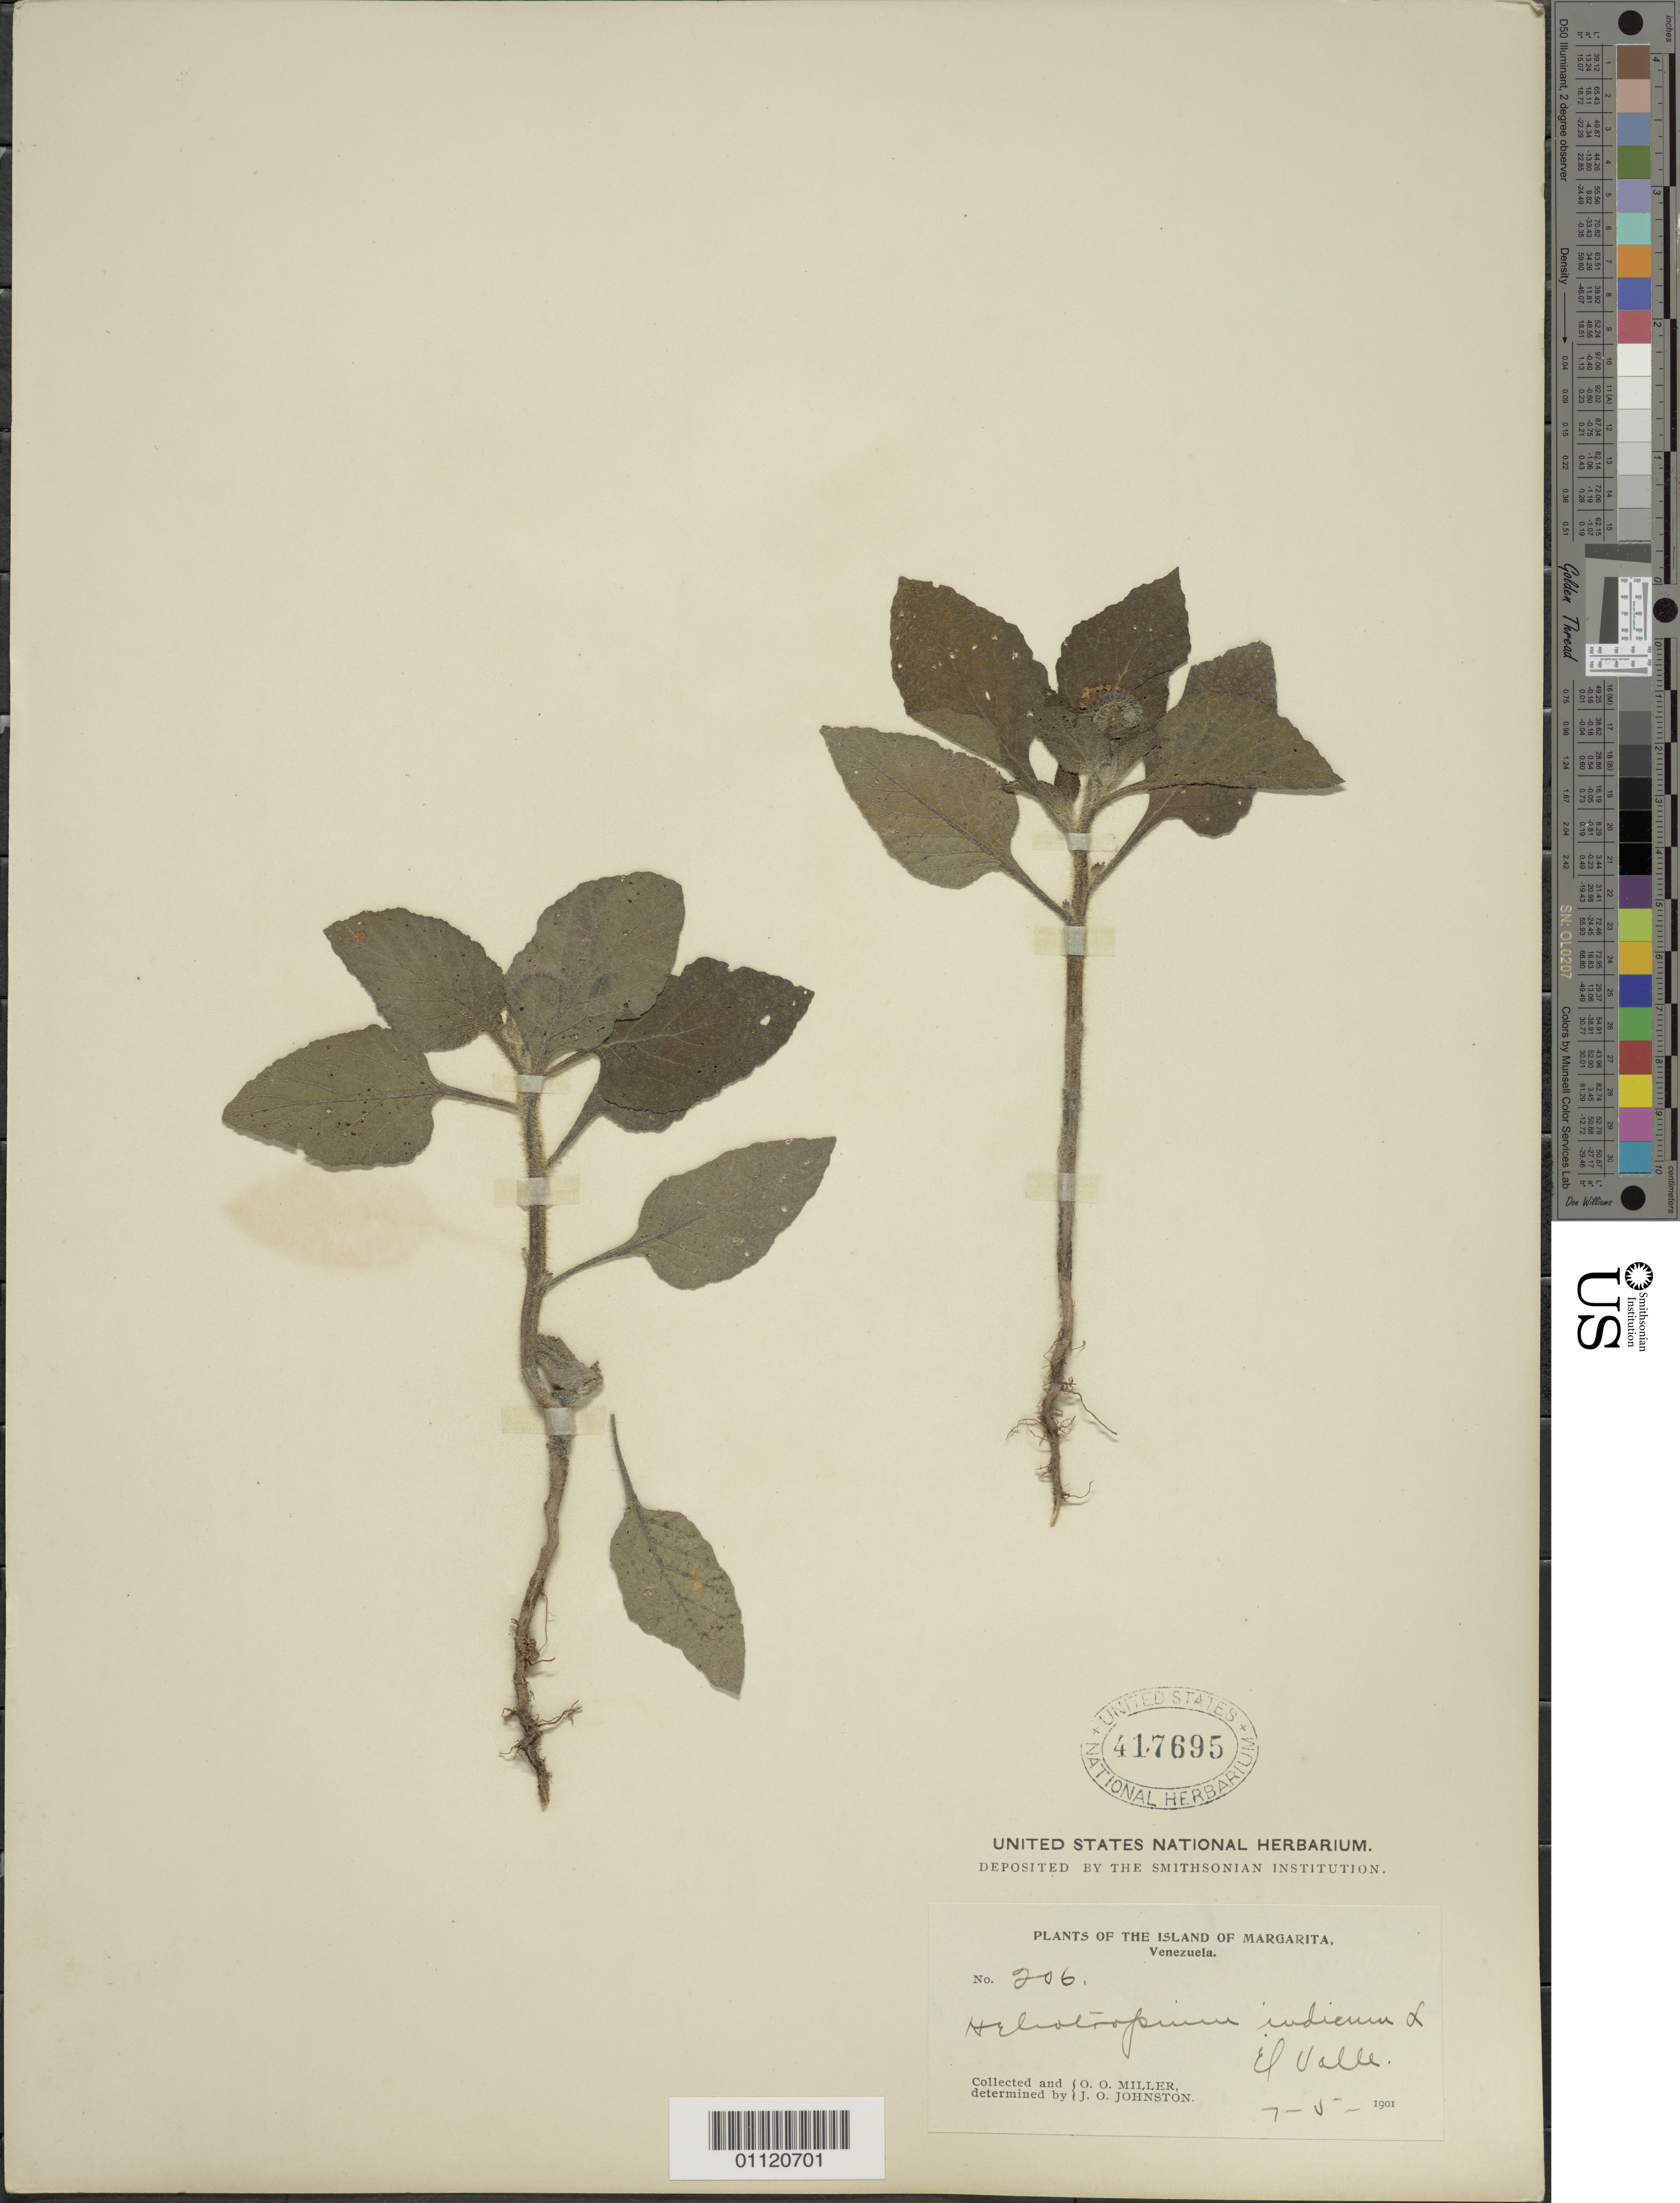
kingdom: Plantae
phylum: Tracheophyta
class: Magnoliopsida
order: Boraginales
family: Heliotropiaceae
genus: Heliotropium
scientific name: Heliotropium indicum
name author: L.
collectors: O. O. Miller & J. Johnston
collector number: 206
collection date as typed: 07 May 1901 or 05 Jul 1901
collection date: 1901-05-07 or 1901-07-05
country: Venezuela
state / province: Nueva Esparta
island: Margarita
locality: El Valle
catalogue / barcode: US 417695